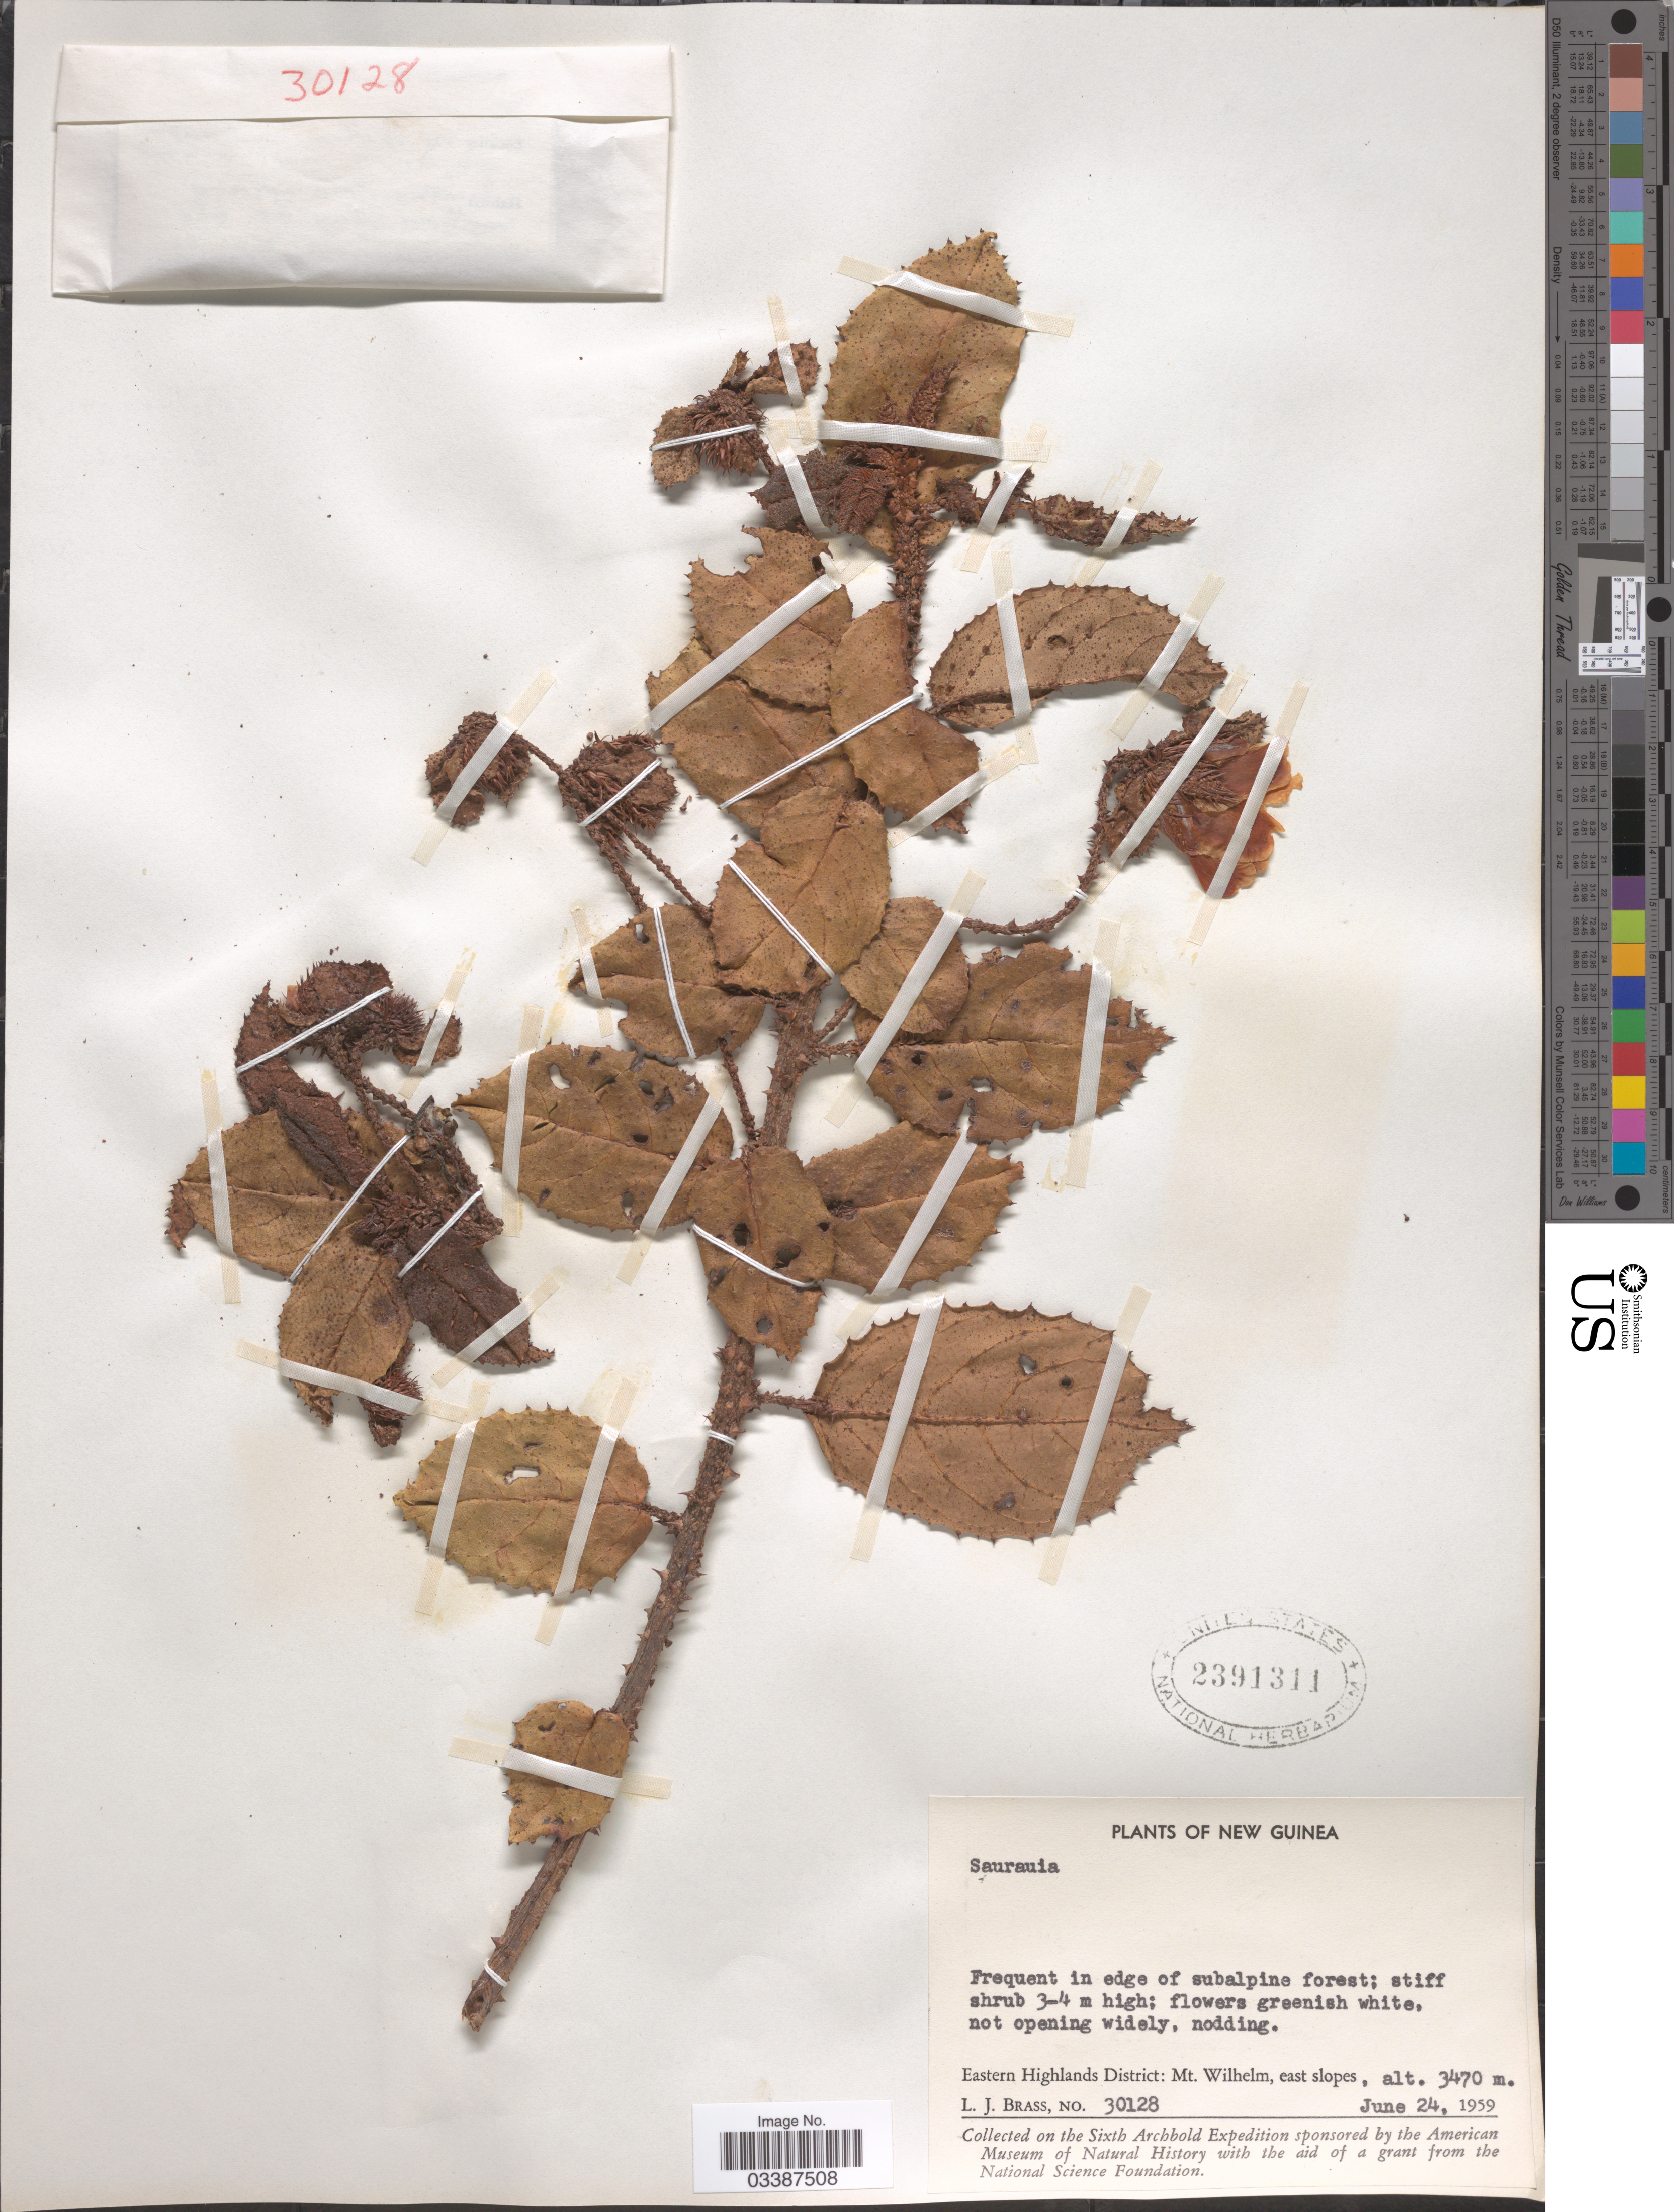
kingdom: Plantae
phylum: Tracheophyta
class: Magnoliopsida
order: Ericales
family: Actinidiaceae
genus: Saurauia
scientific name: Saurauia sp.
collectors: L. J. Brass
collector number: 30128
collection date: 1959-06-24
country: Papua New Guinea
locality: New Guinea. Eastern Highlands District: Mt. Wilhelm, east slopes.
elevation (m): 3470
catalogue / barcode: US 2391311